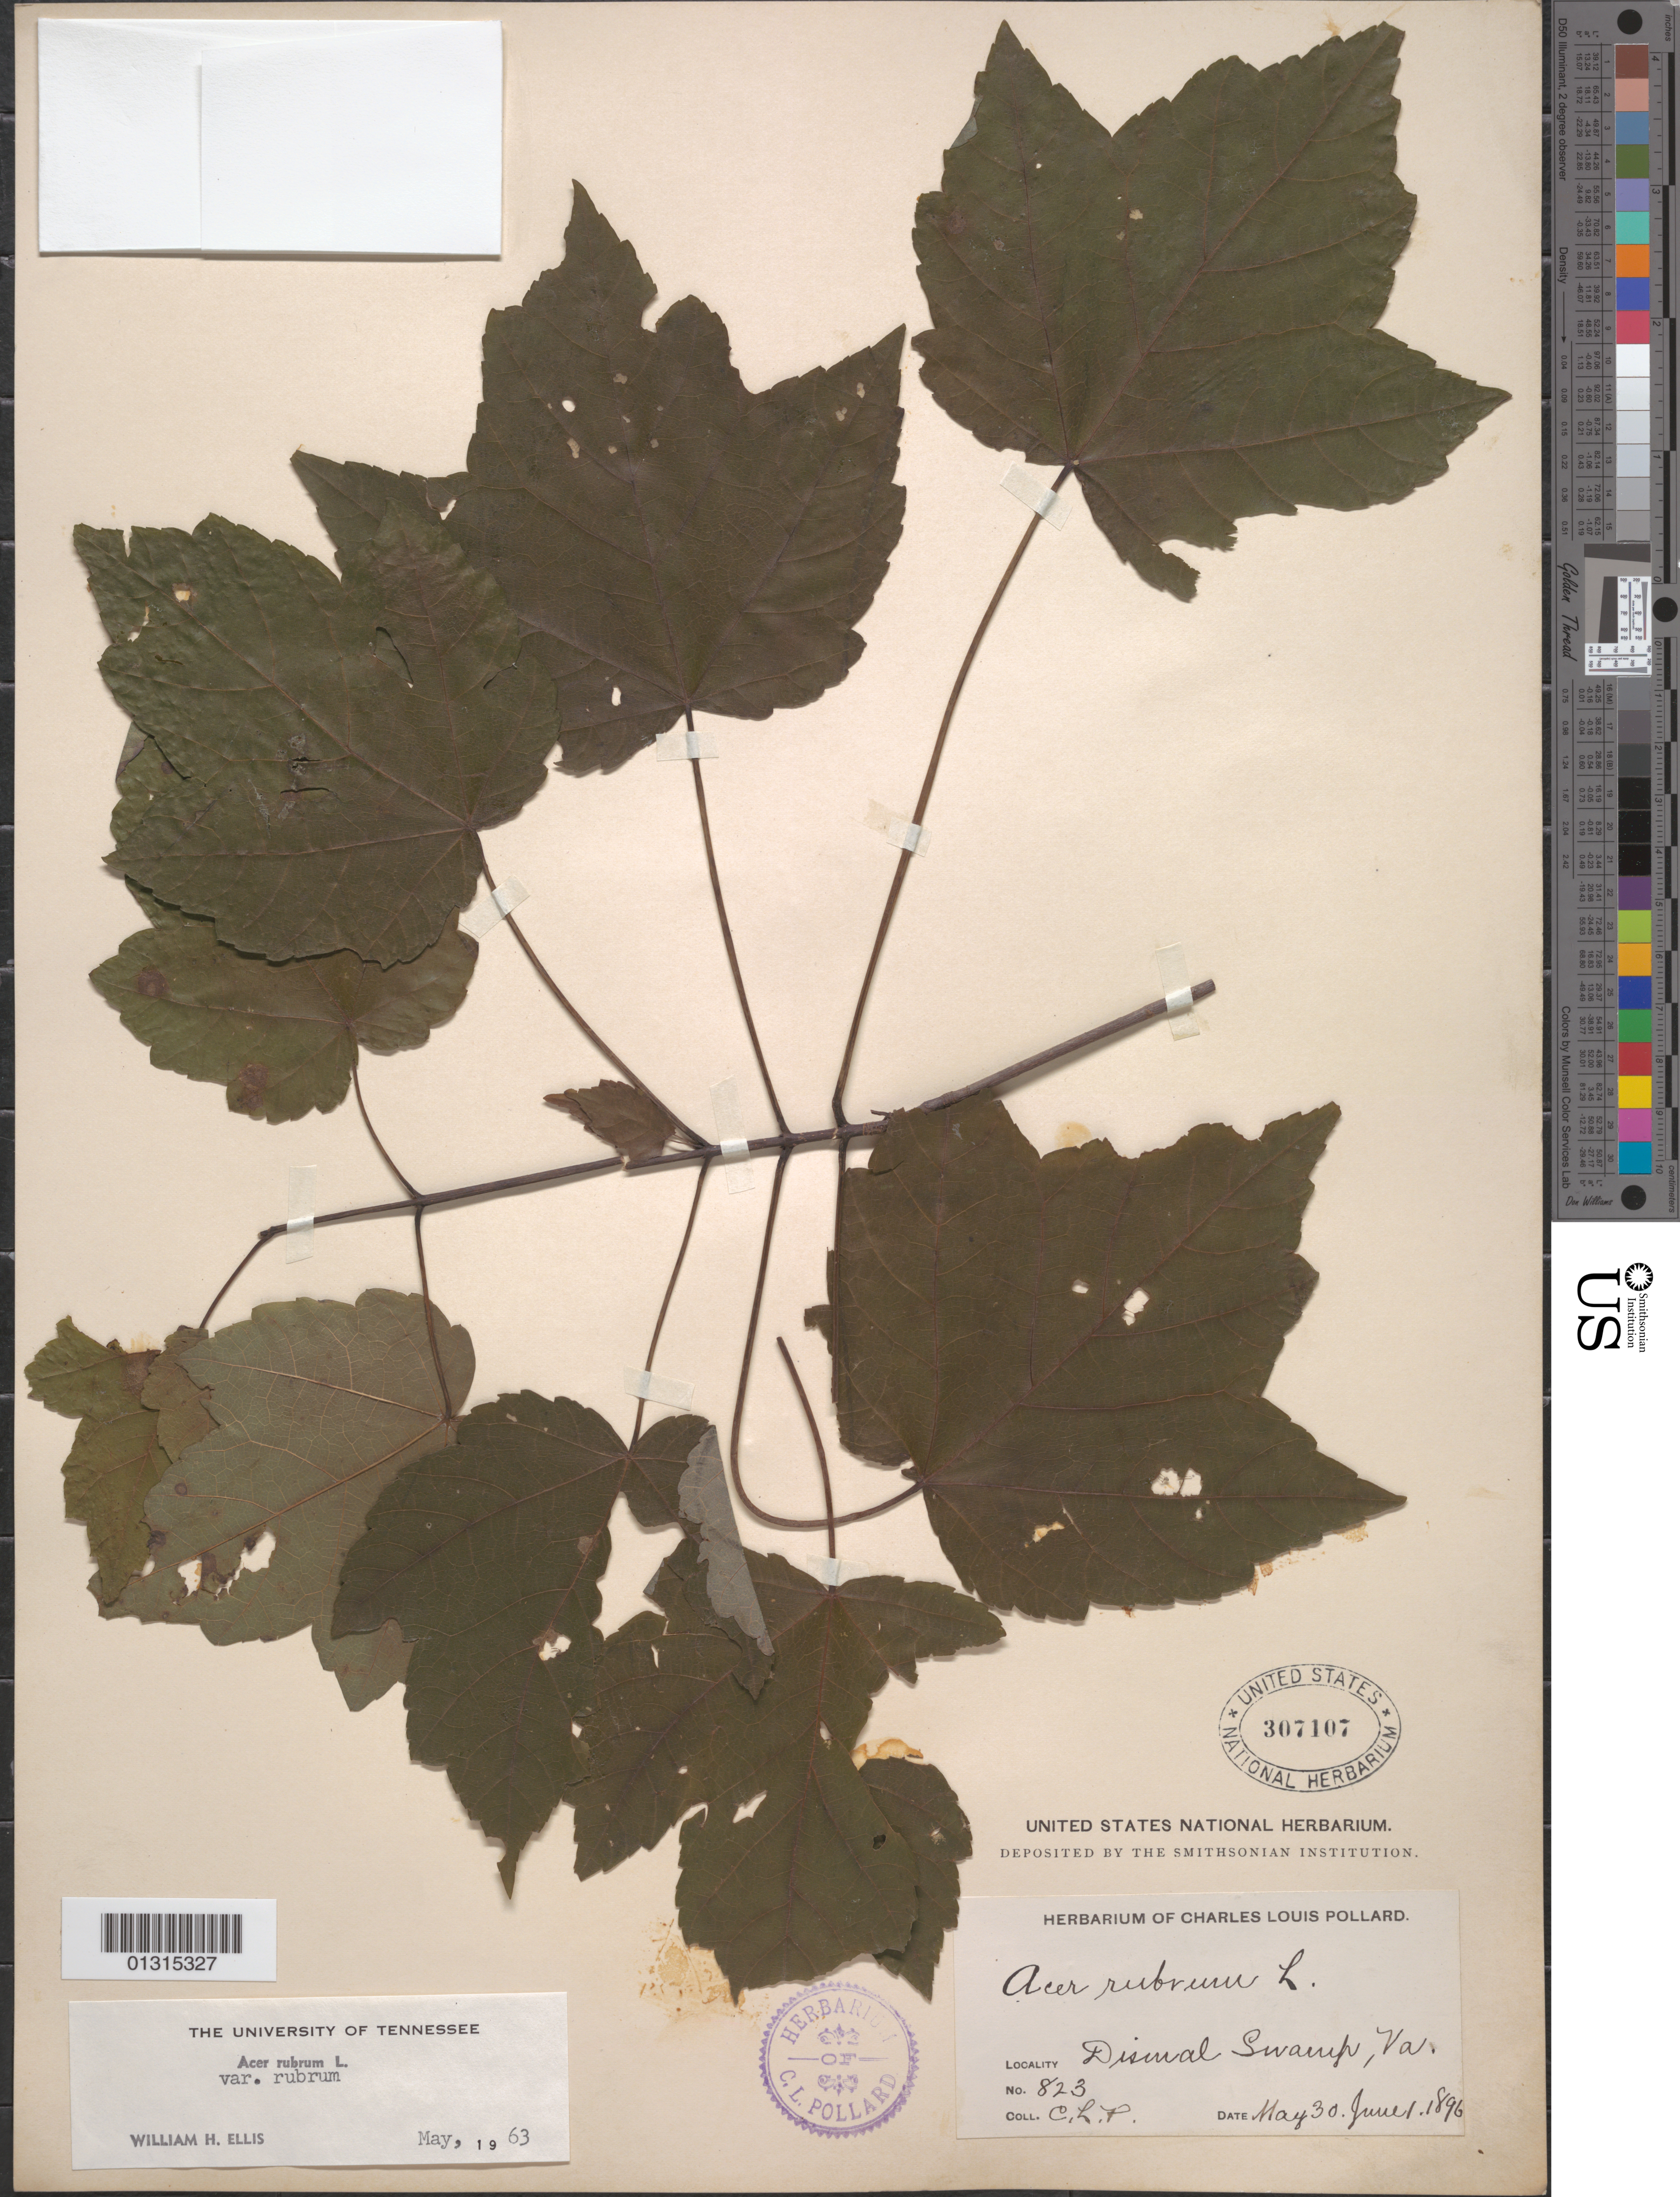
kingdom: Plantae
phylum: Tracheophyta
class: Magnoliopsida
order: Sapindales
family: Sapindaceae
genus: Acer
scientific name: Acer rubrum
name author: L.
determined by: Ellis, W. H.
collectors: C. L. Pollard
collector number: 823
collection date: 1896-05-30/1896-06-01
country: United States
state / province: Virginia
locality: Dismal Swamp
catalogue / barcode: US 307107